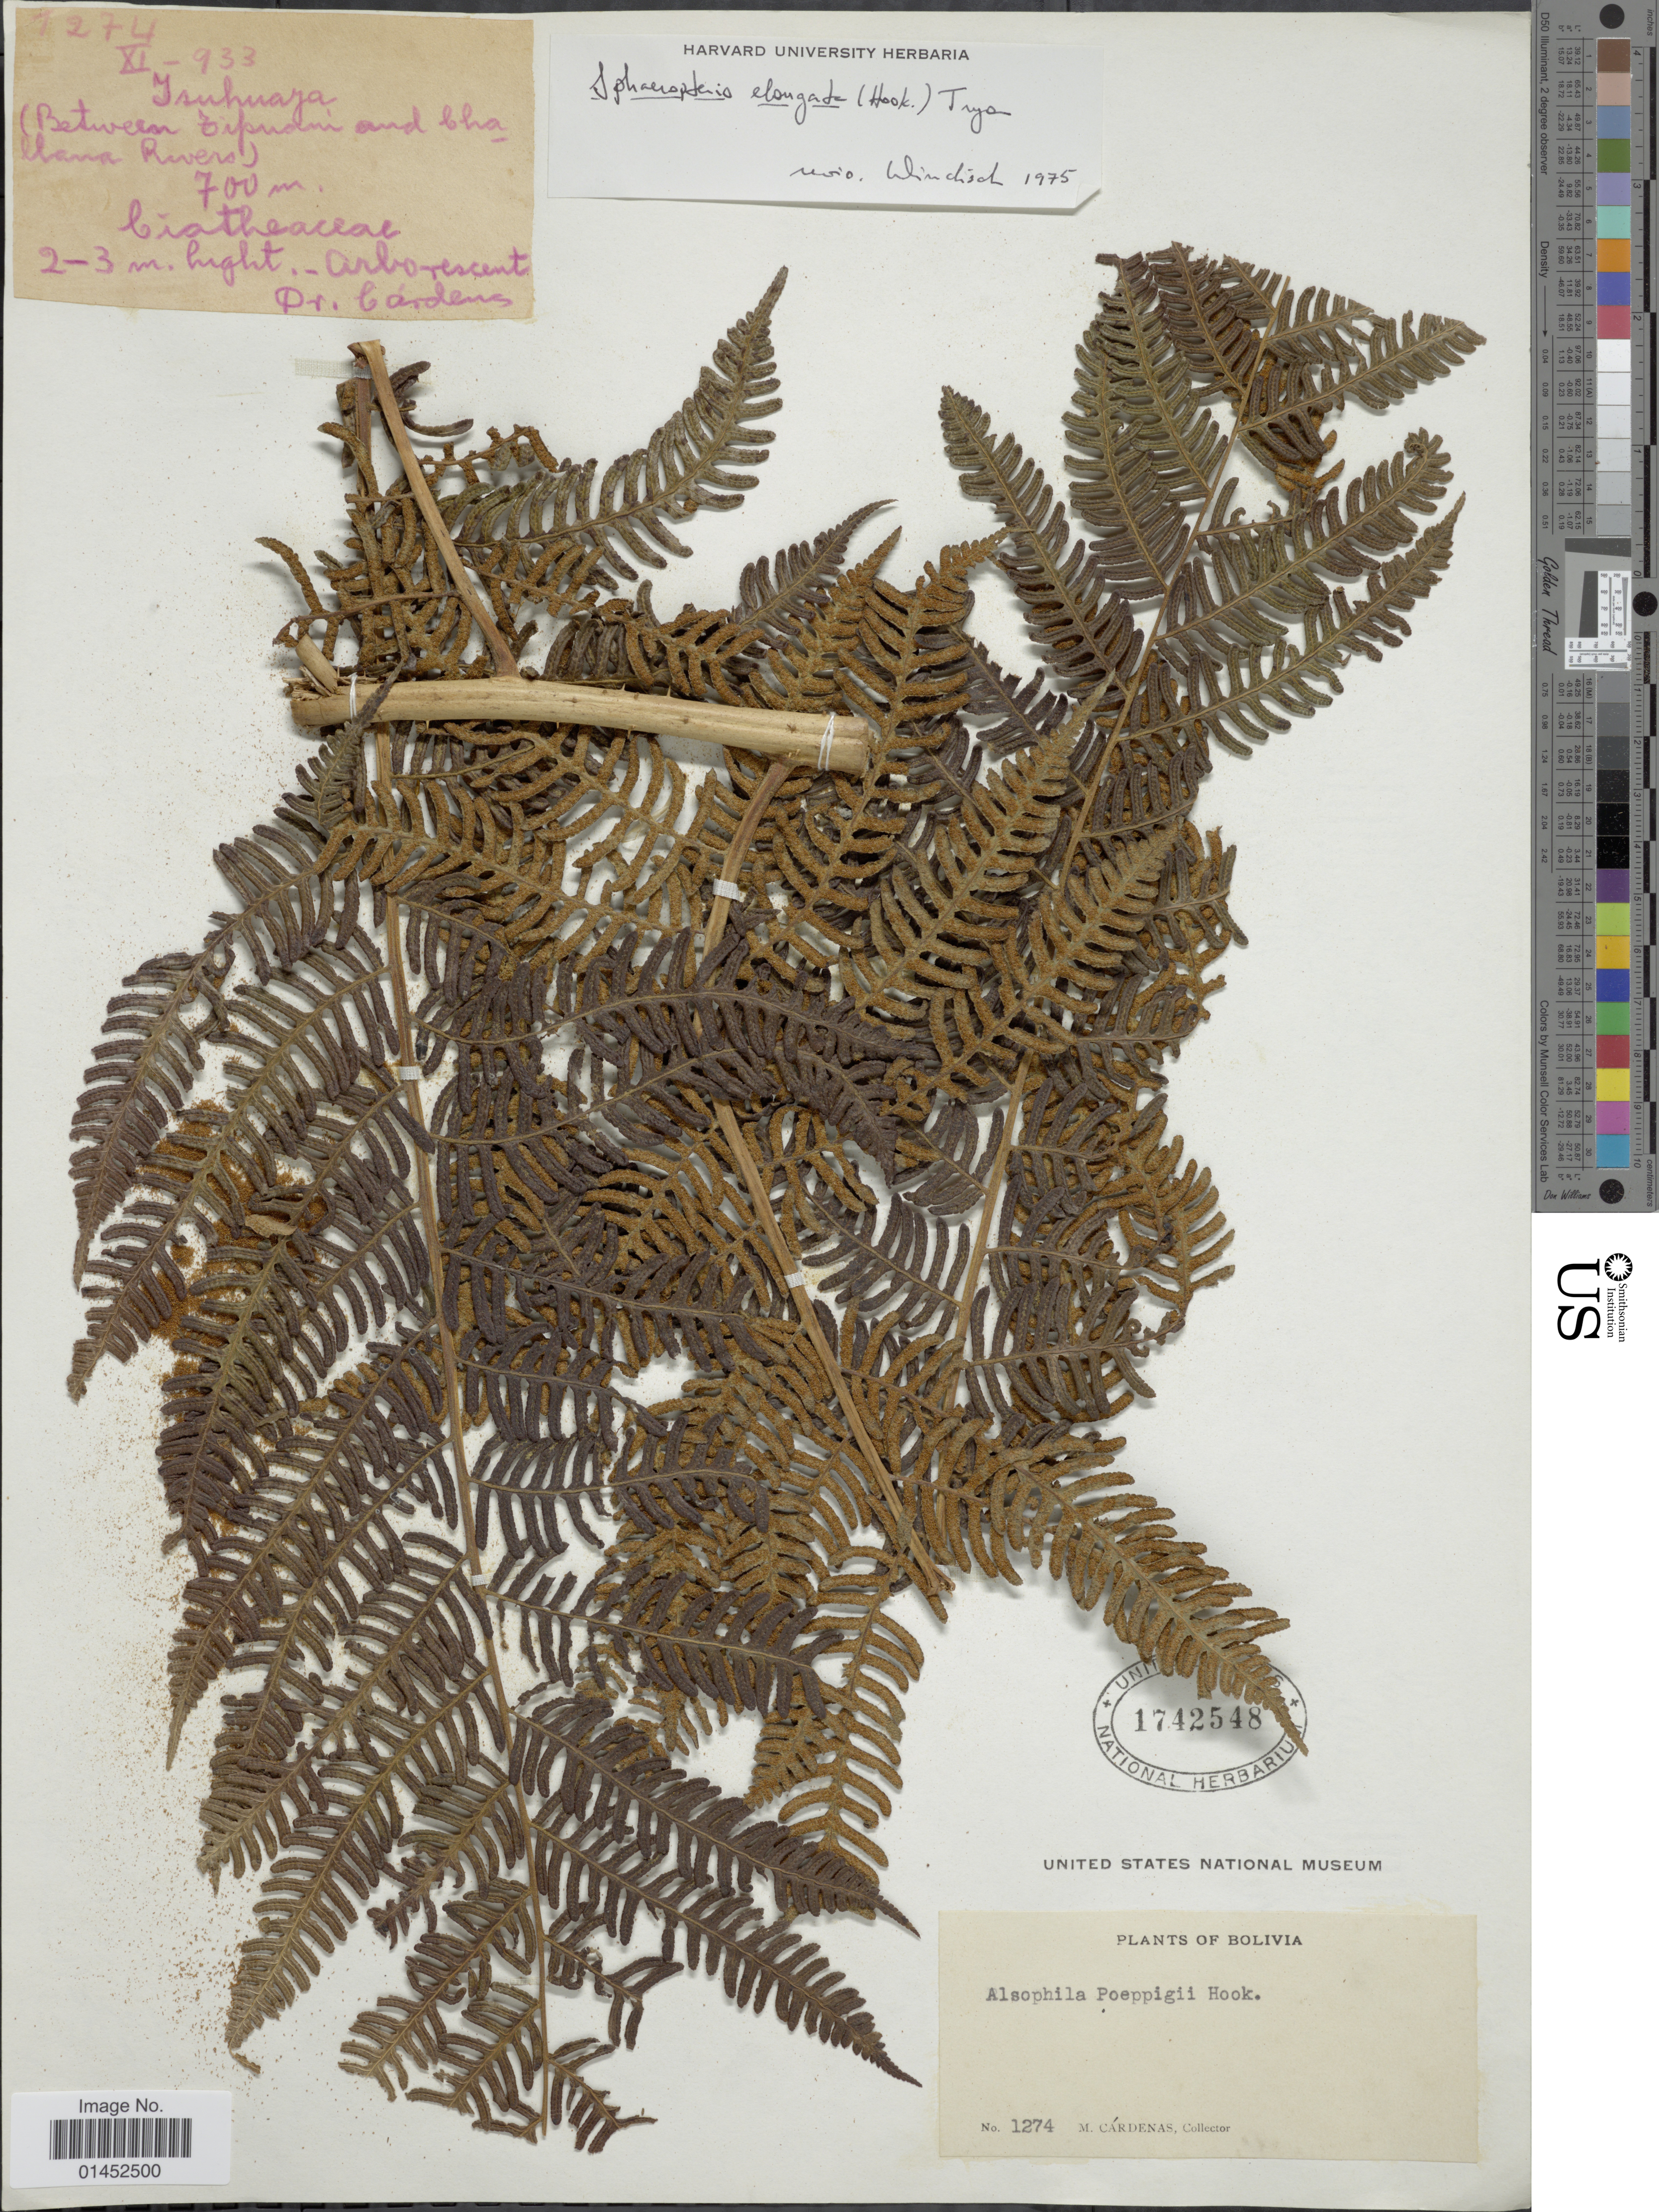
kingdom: Plantae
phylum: Tracheophyta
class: Polypodiopsida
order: Cyatheales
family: Cyatheaceae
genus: Cyathea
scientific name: Cyathea poeppigii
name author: (Hook.) Domin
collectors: M. Cárdenas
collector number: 1274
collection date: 1933-11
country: Bolivia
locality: Tusuhuaya (Between Tipuani and Challana Rivers)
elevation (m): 700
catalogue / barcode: US 1742548